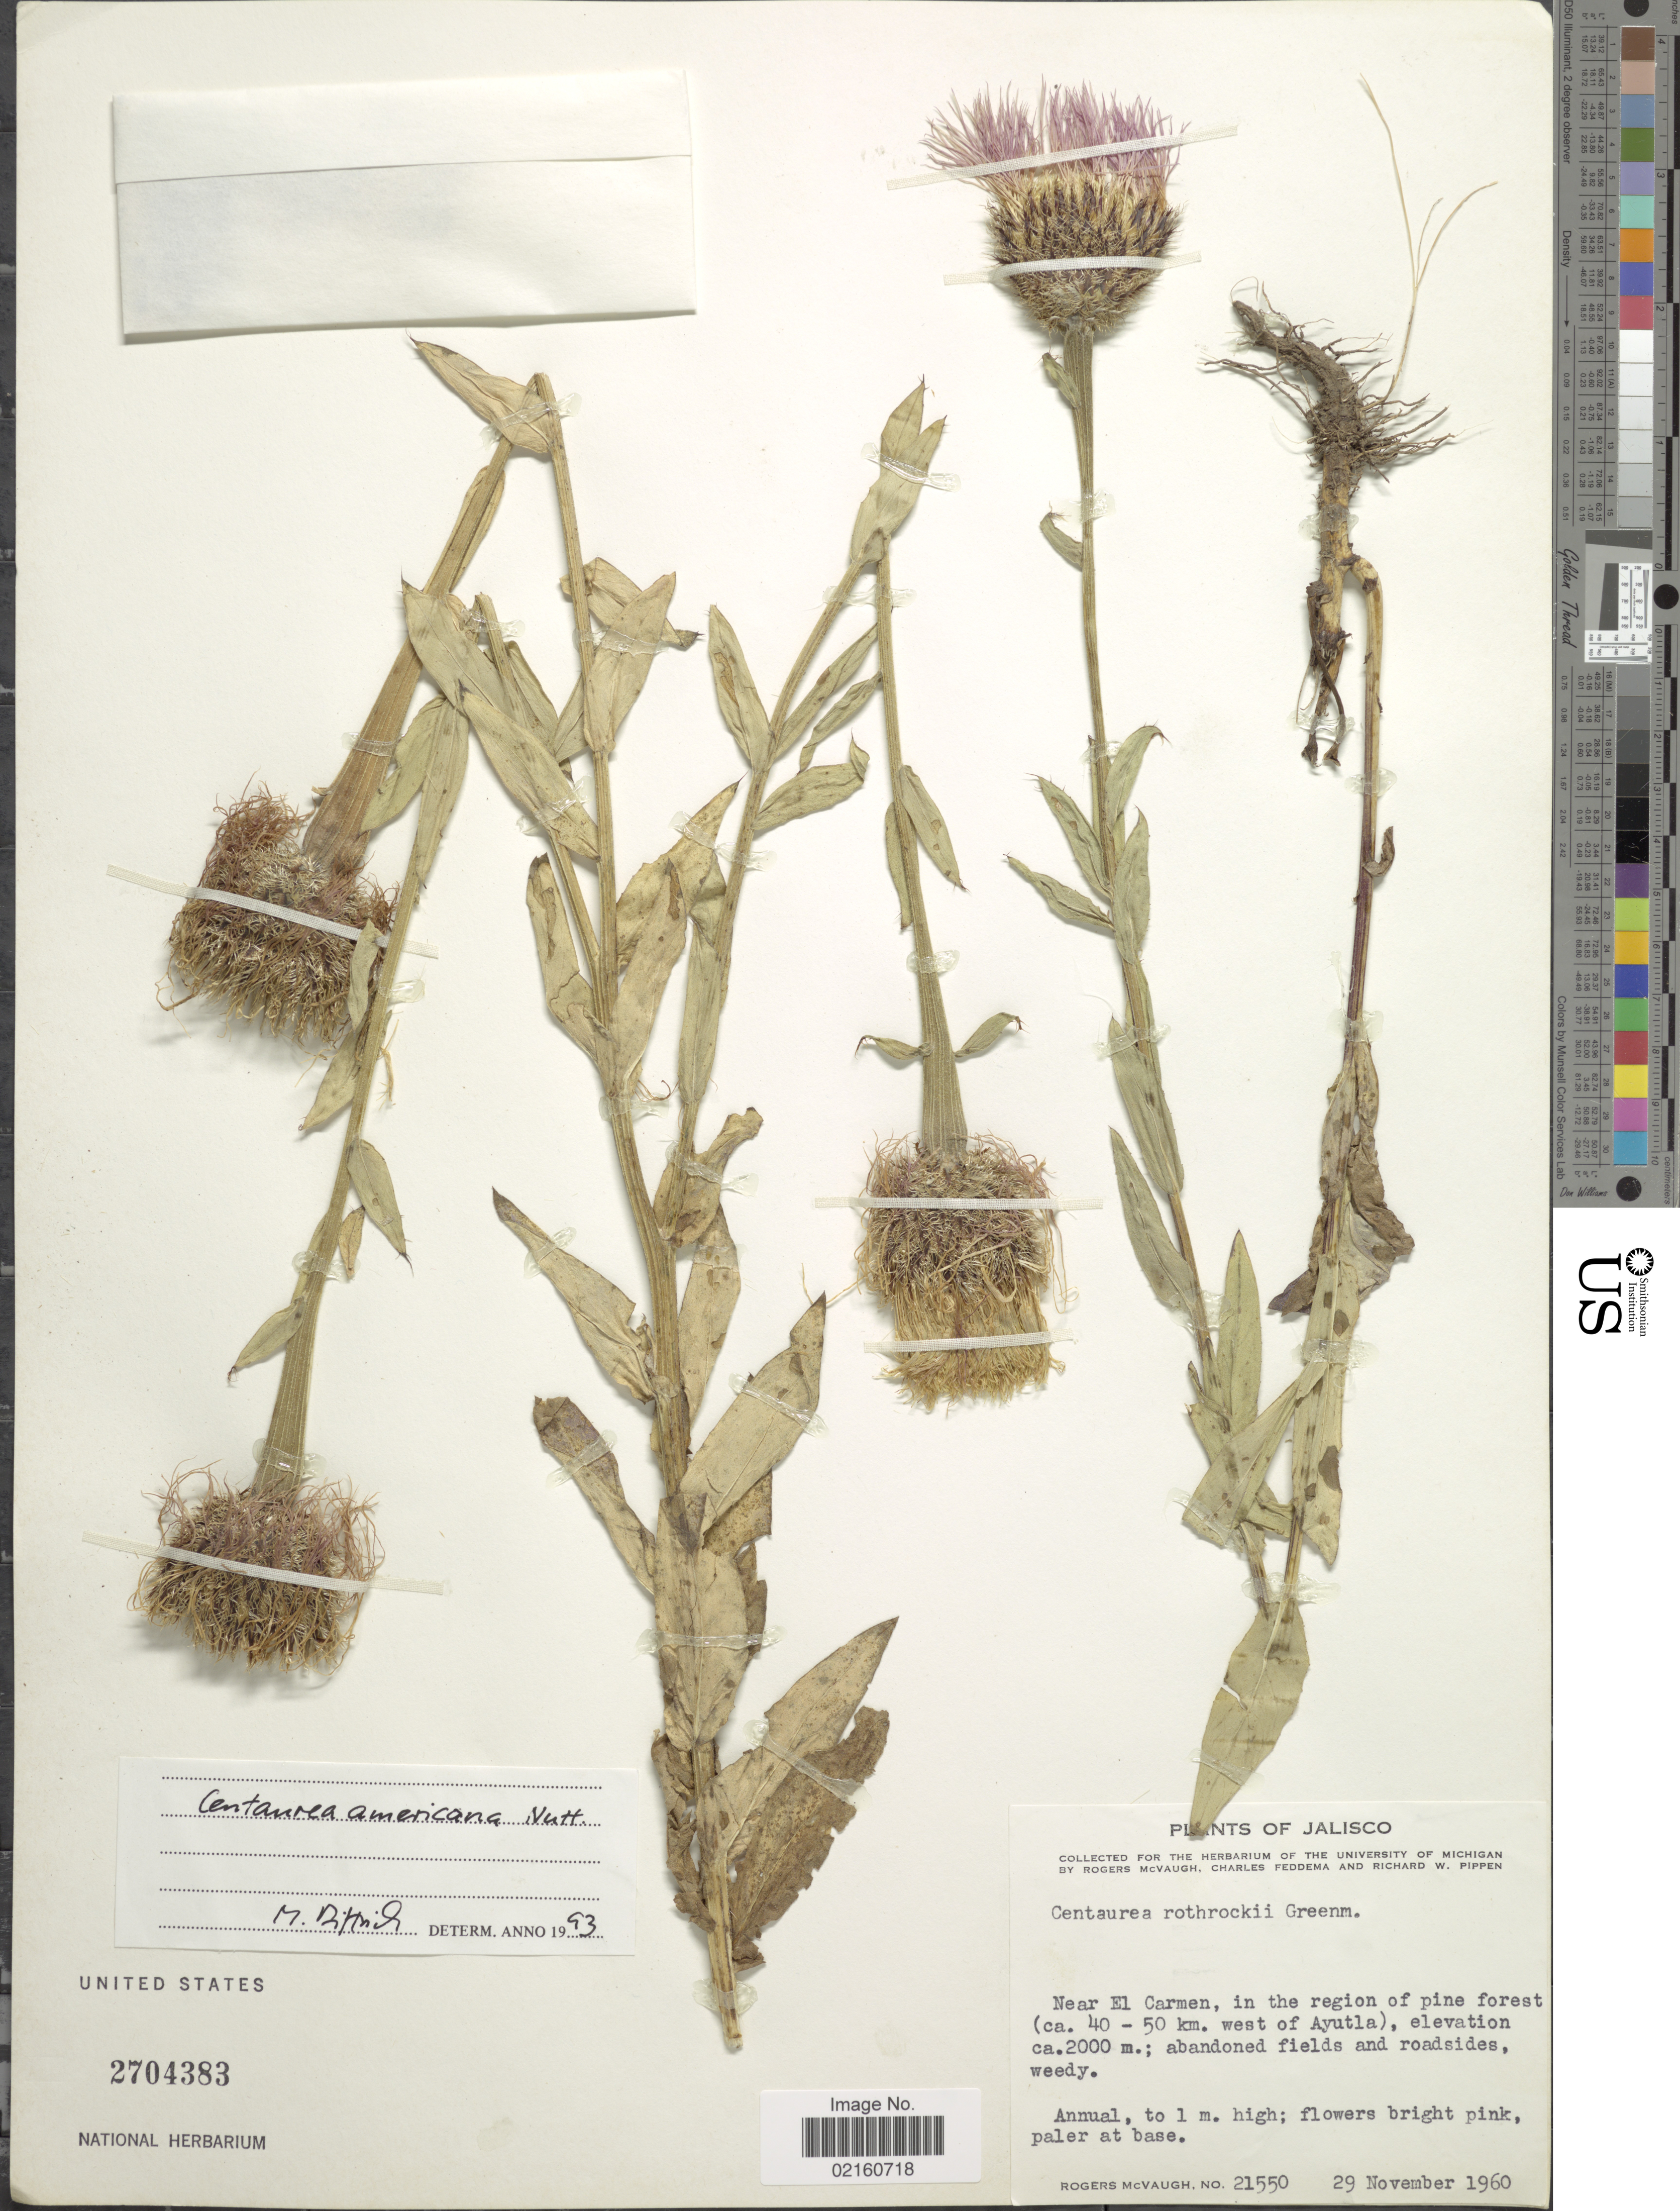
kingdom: Plantae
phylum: Tracheophyta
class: Magnoliopsida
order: Asterales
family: Asteraceae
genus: Centaurea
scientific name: Centaurea americana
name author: Nutt.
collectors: R. McVaugh, C. Feddema & R. W. Pippen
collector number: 21550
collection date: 1960-11-29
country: Mexico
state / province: Jalisco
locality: Near El Carmen, (ca 40-50 km west of Ayutla)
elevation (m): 2000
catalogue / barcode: US 2704383